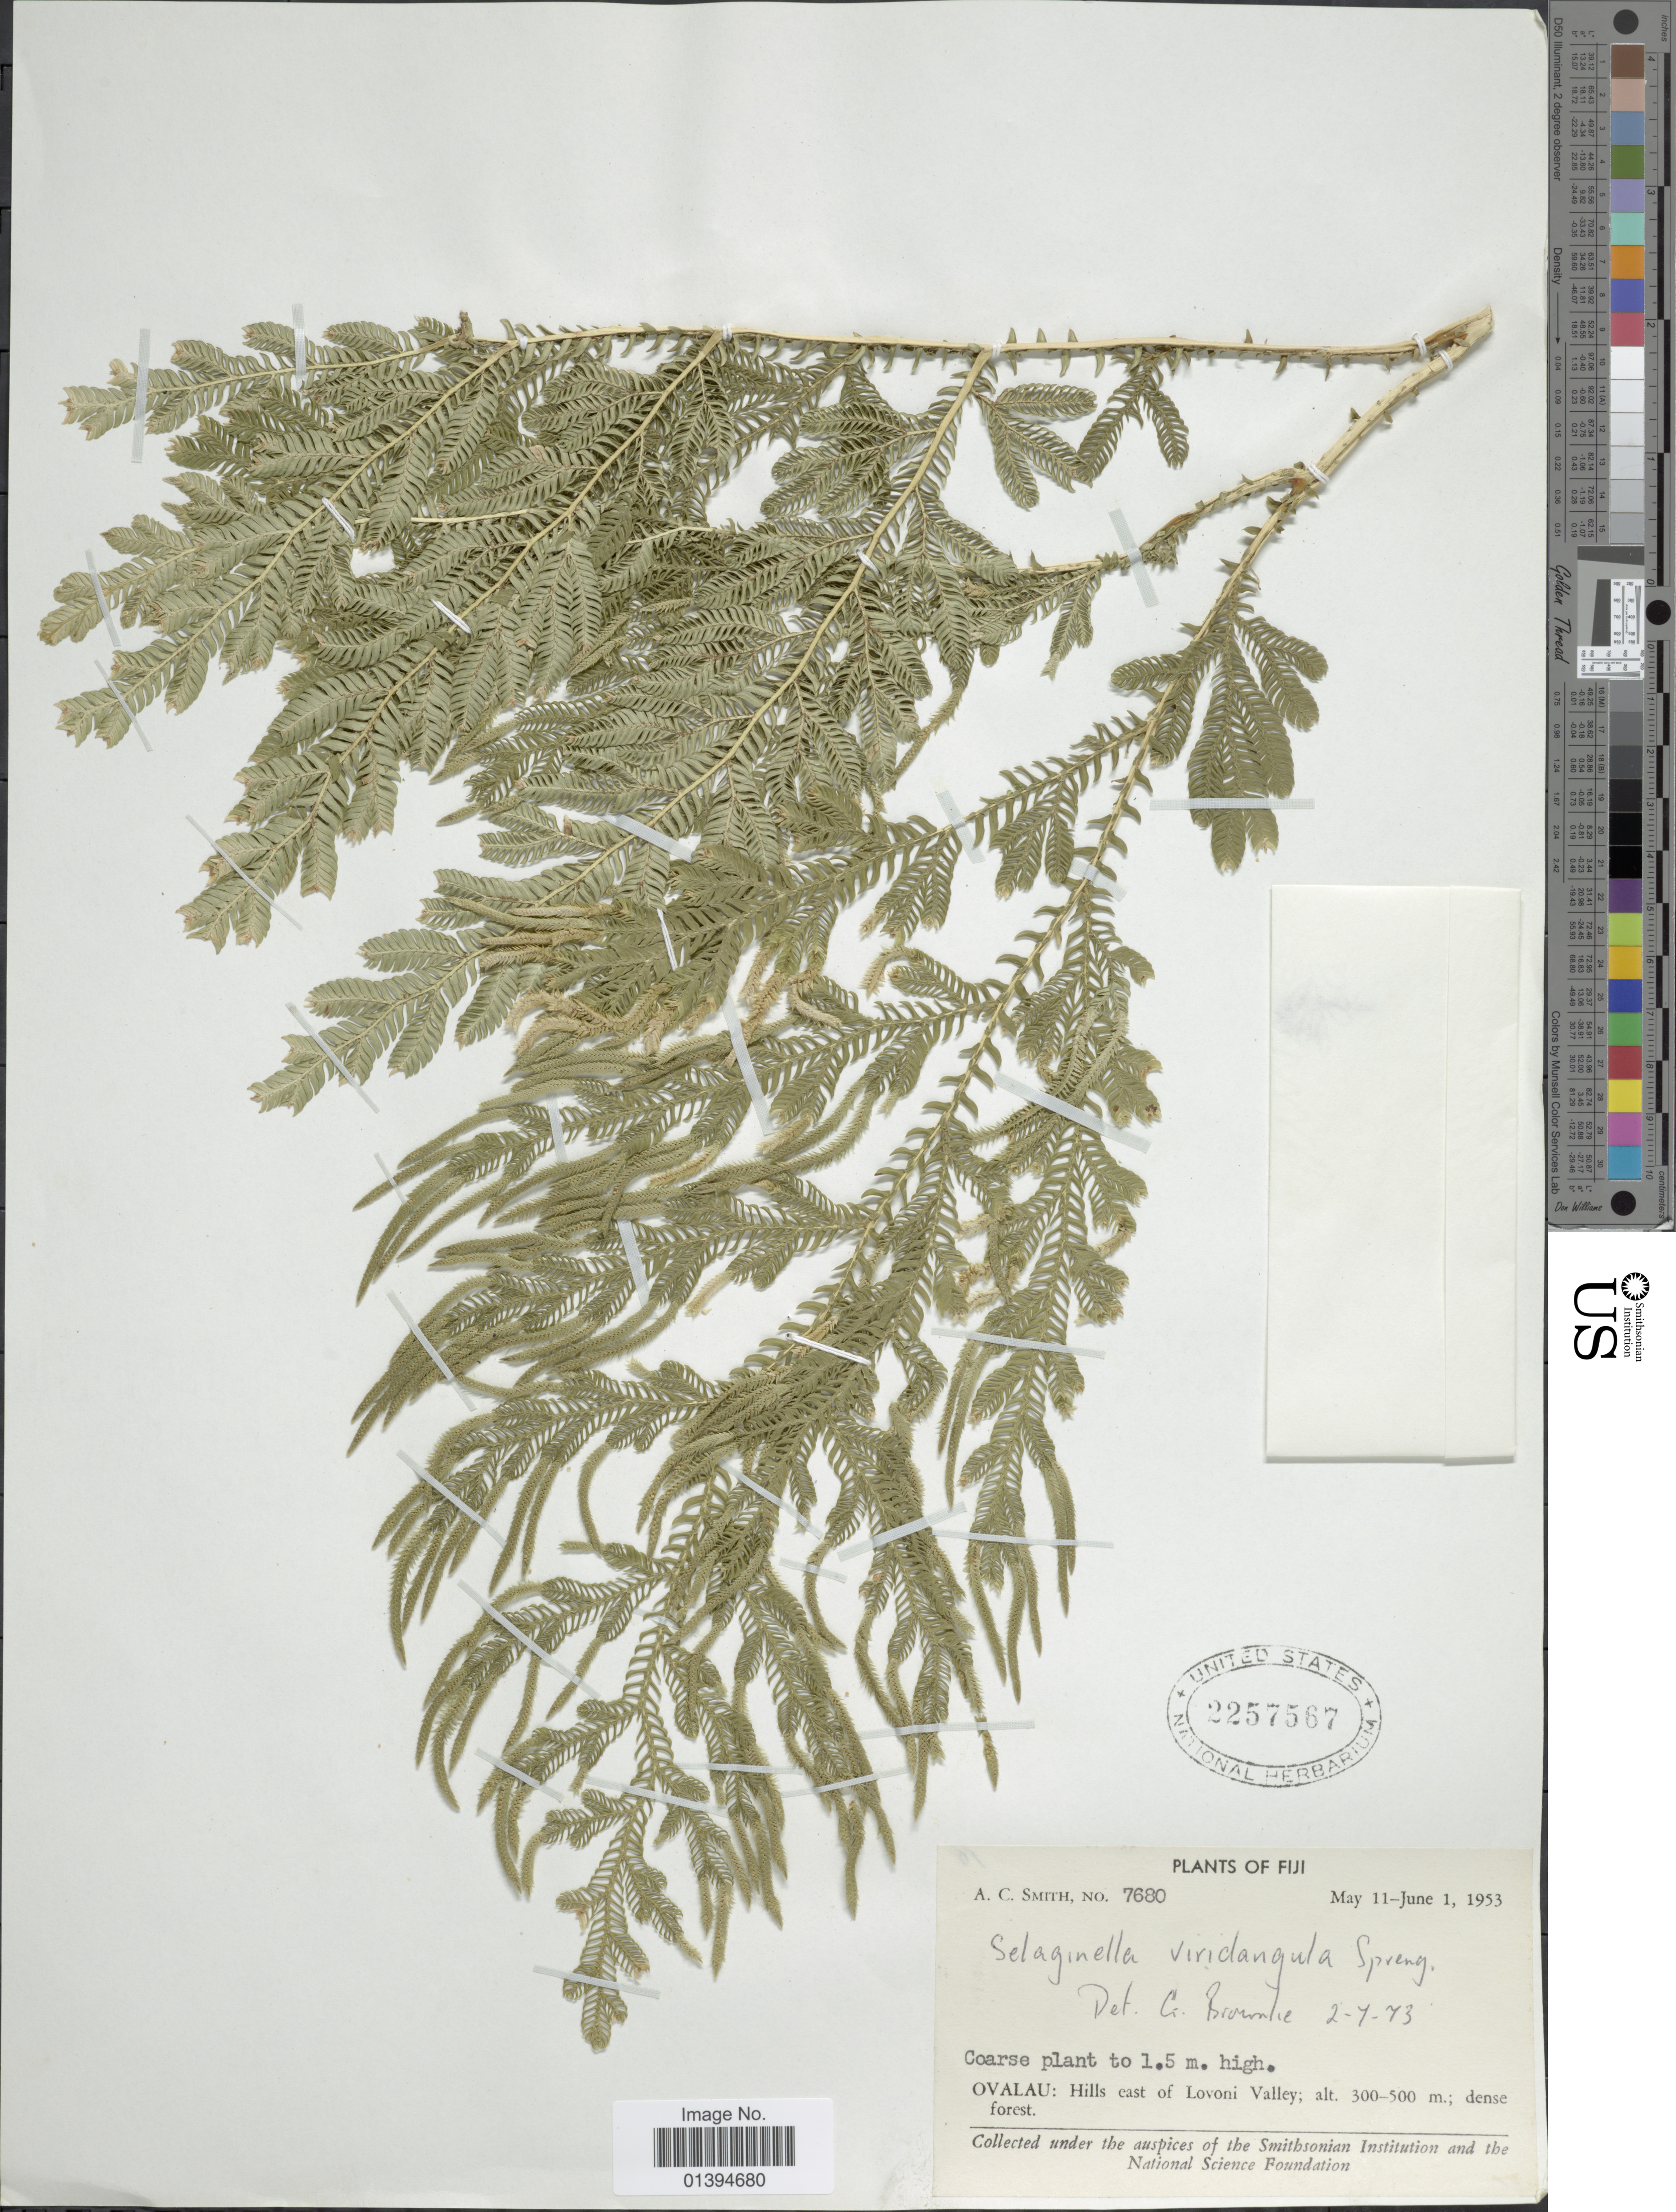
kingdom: Plantae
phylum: Tracheophyta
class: Lycopodiopsida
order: Selaginellales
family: Selaginellaceae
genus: Selaginella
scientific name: Selaginella viridangula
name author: Spring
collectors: A. C. Smith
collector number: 7680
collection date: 1953-05-11/1953-06-01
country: Fiji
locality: Ovalu: hills East of Lovoni valley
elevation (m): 300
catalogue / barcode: US 2257567